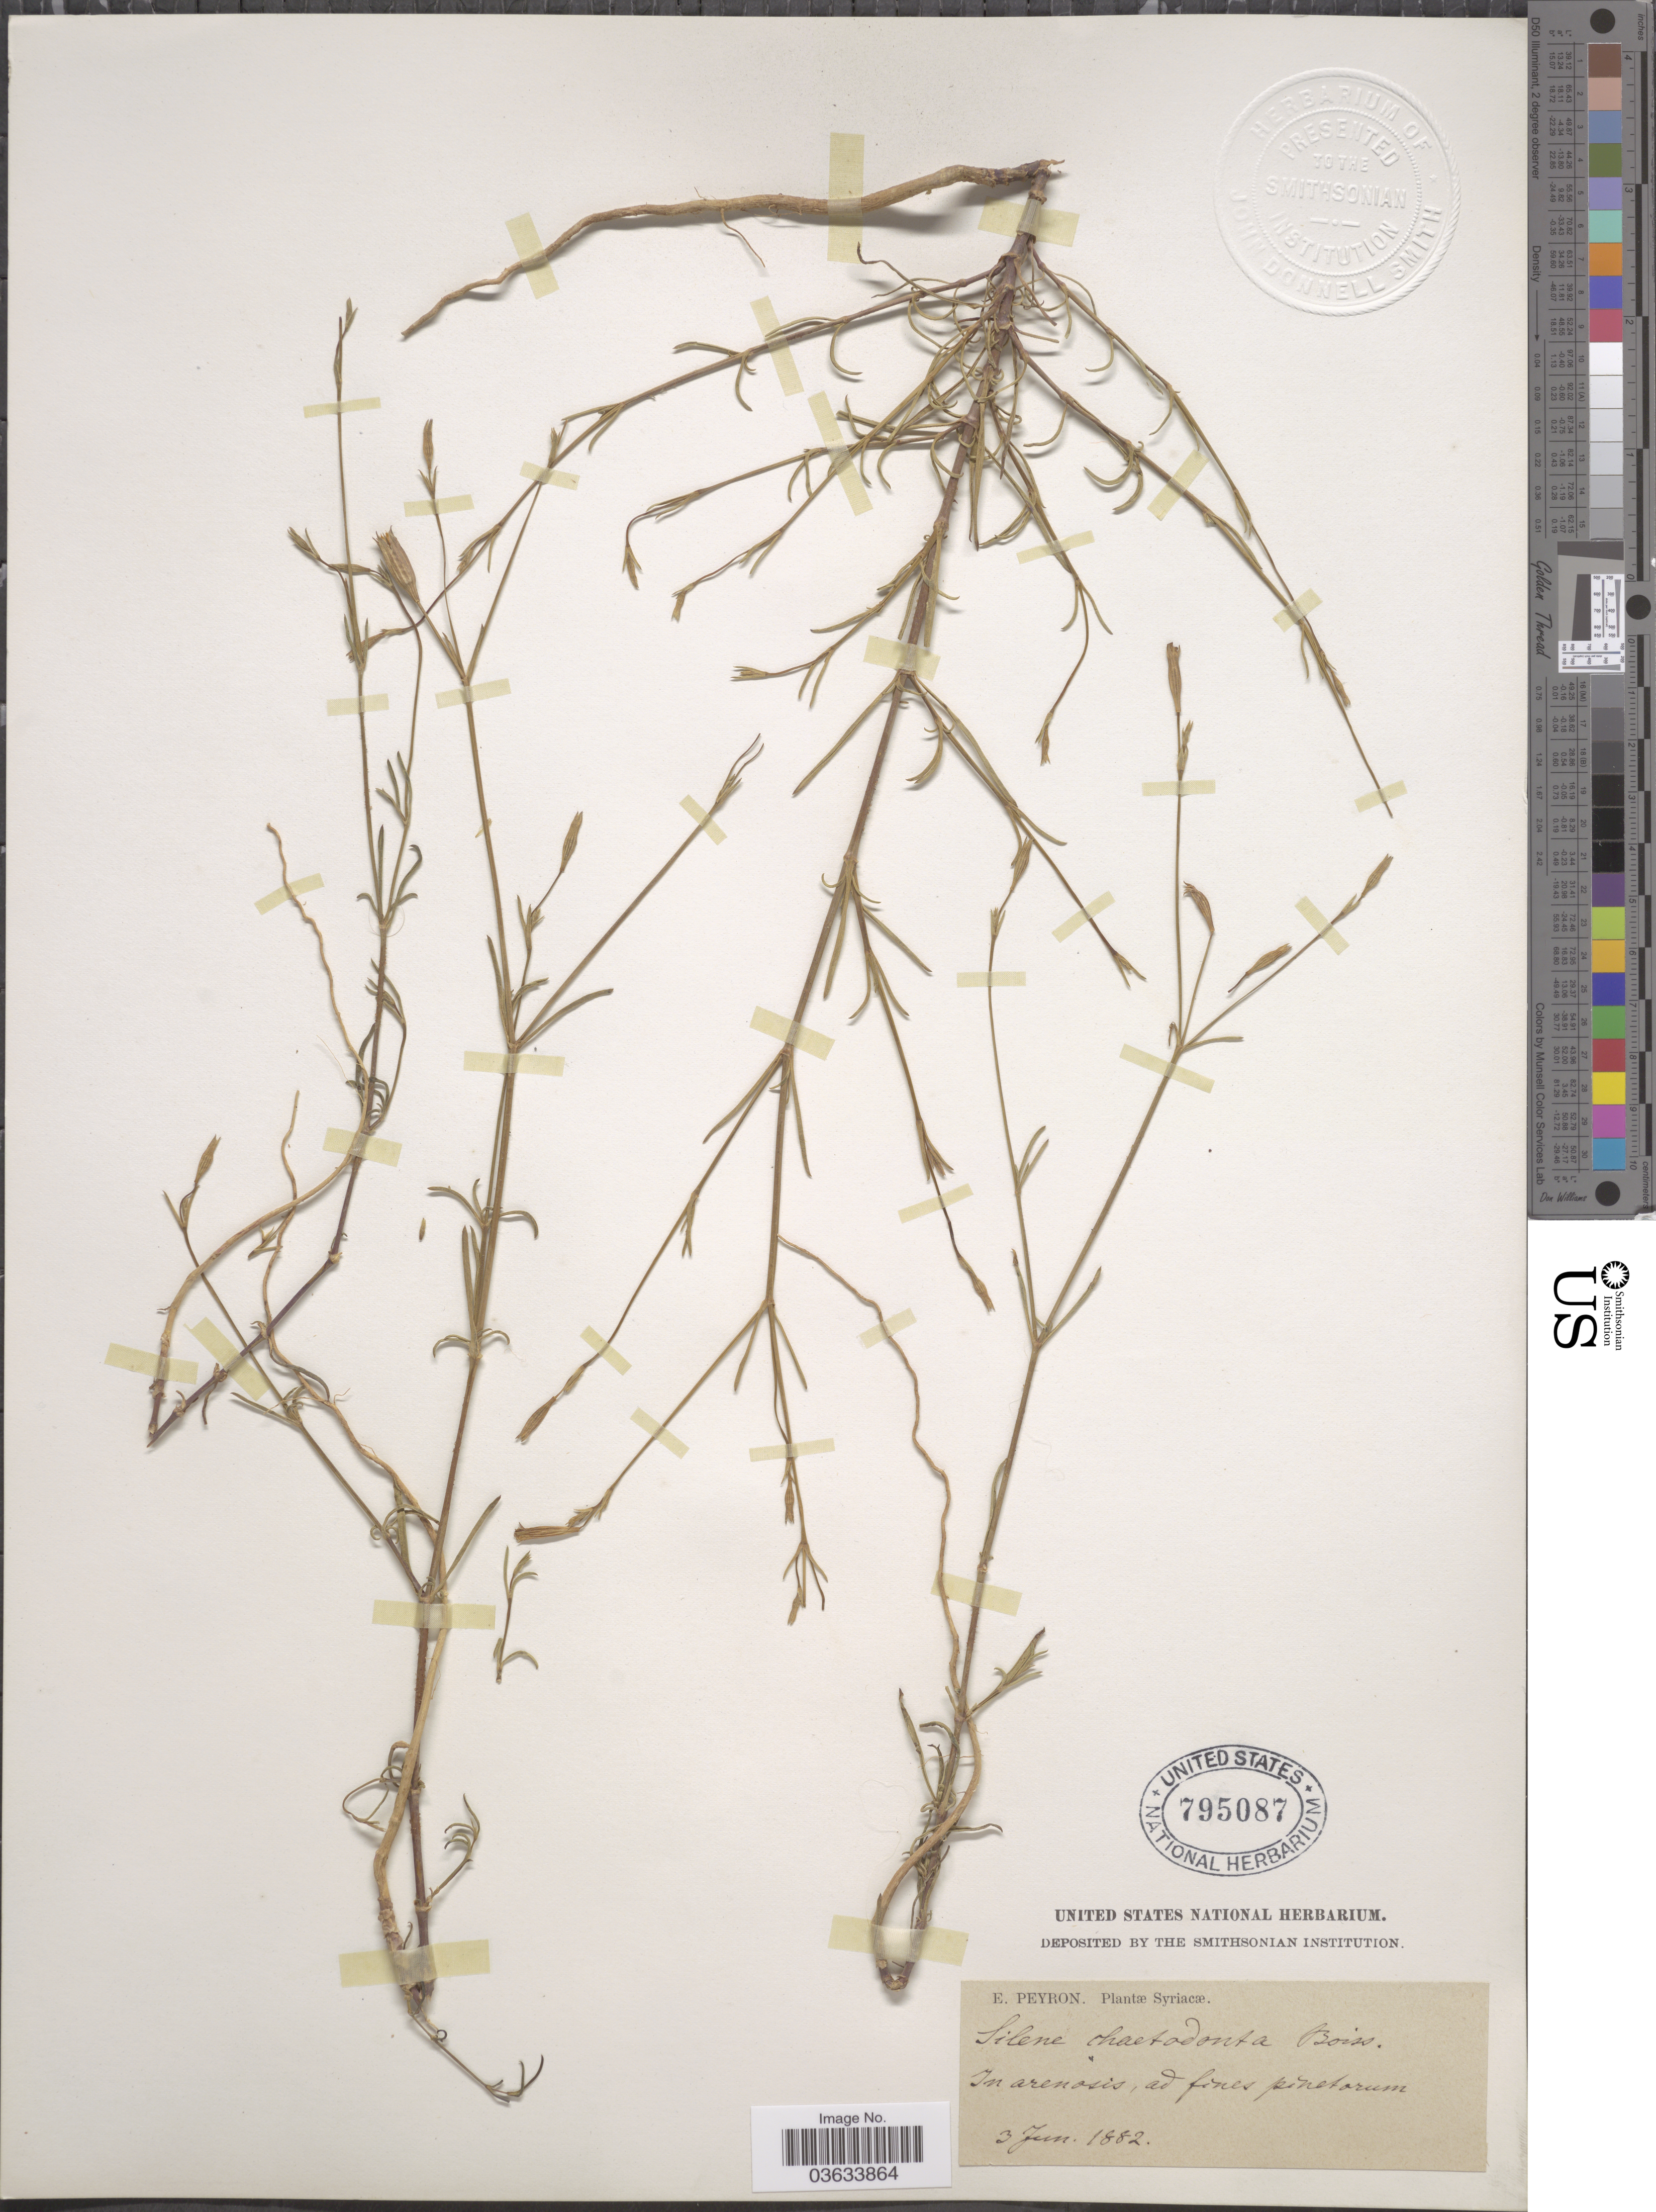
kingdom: Plantae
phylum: Tracheophyta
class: Magnoliopsida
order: Caryophyllales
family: Caryophyllaceae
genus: Silene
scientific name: Silene chaetodonta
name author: Boiss.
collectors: E. Peyron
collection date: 1882-06-03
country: Syria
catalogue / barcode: US 795087